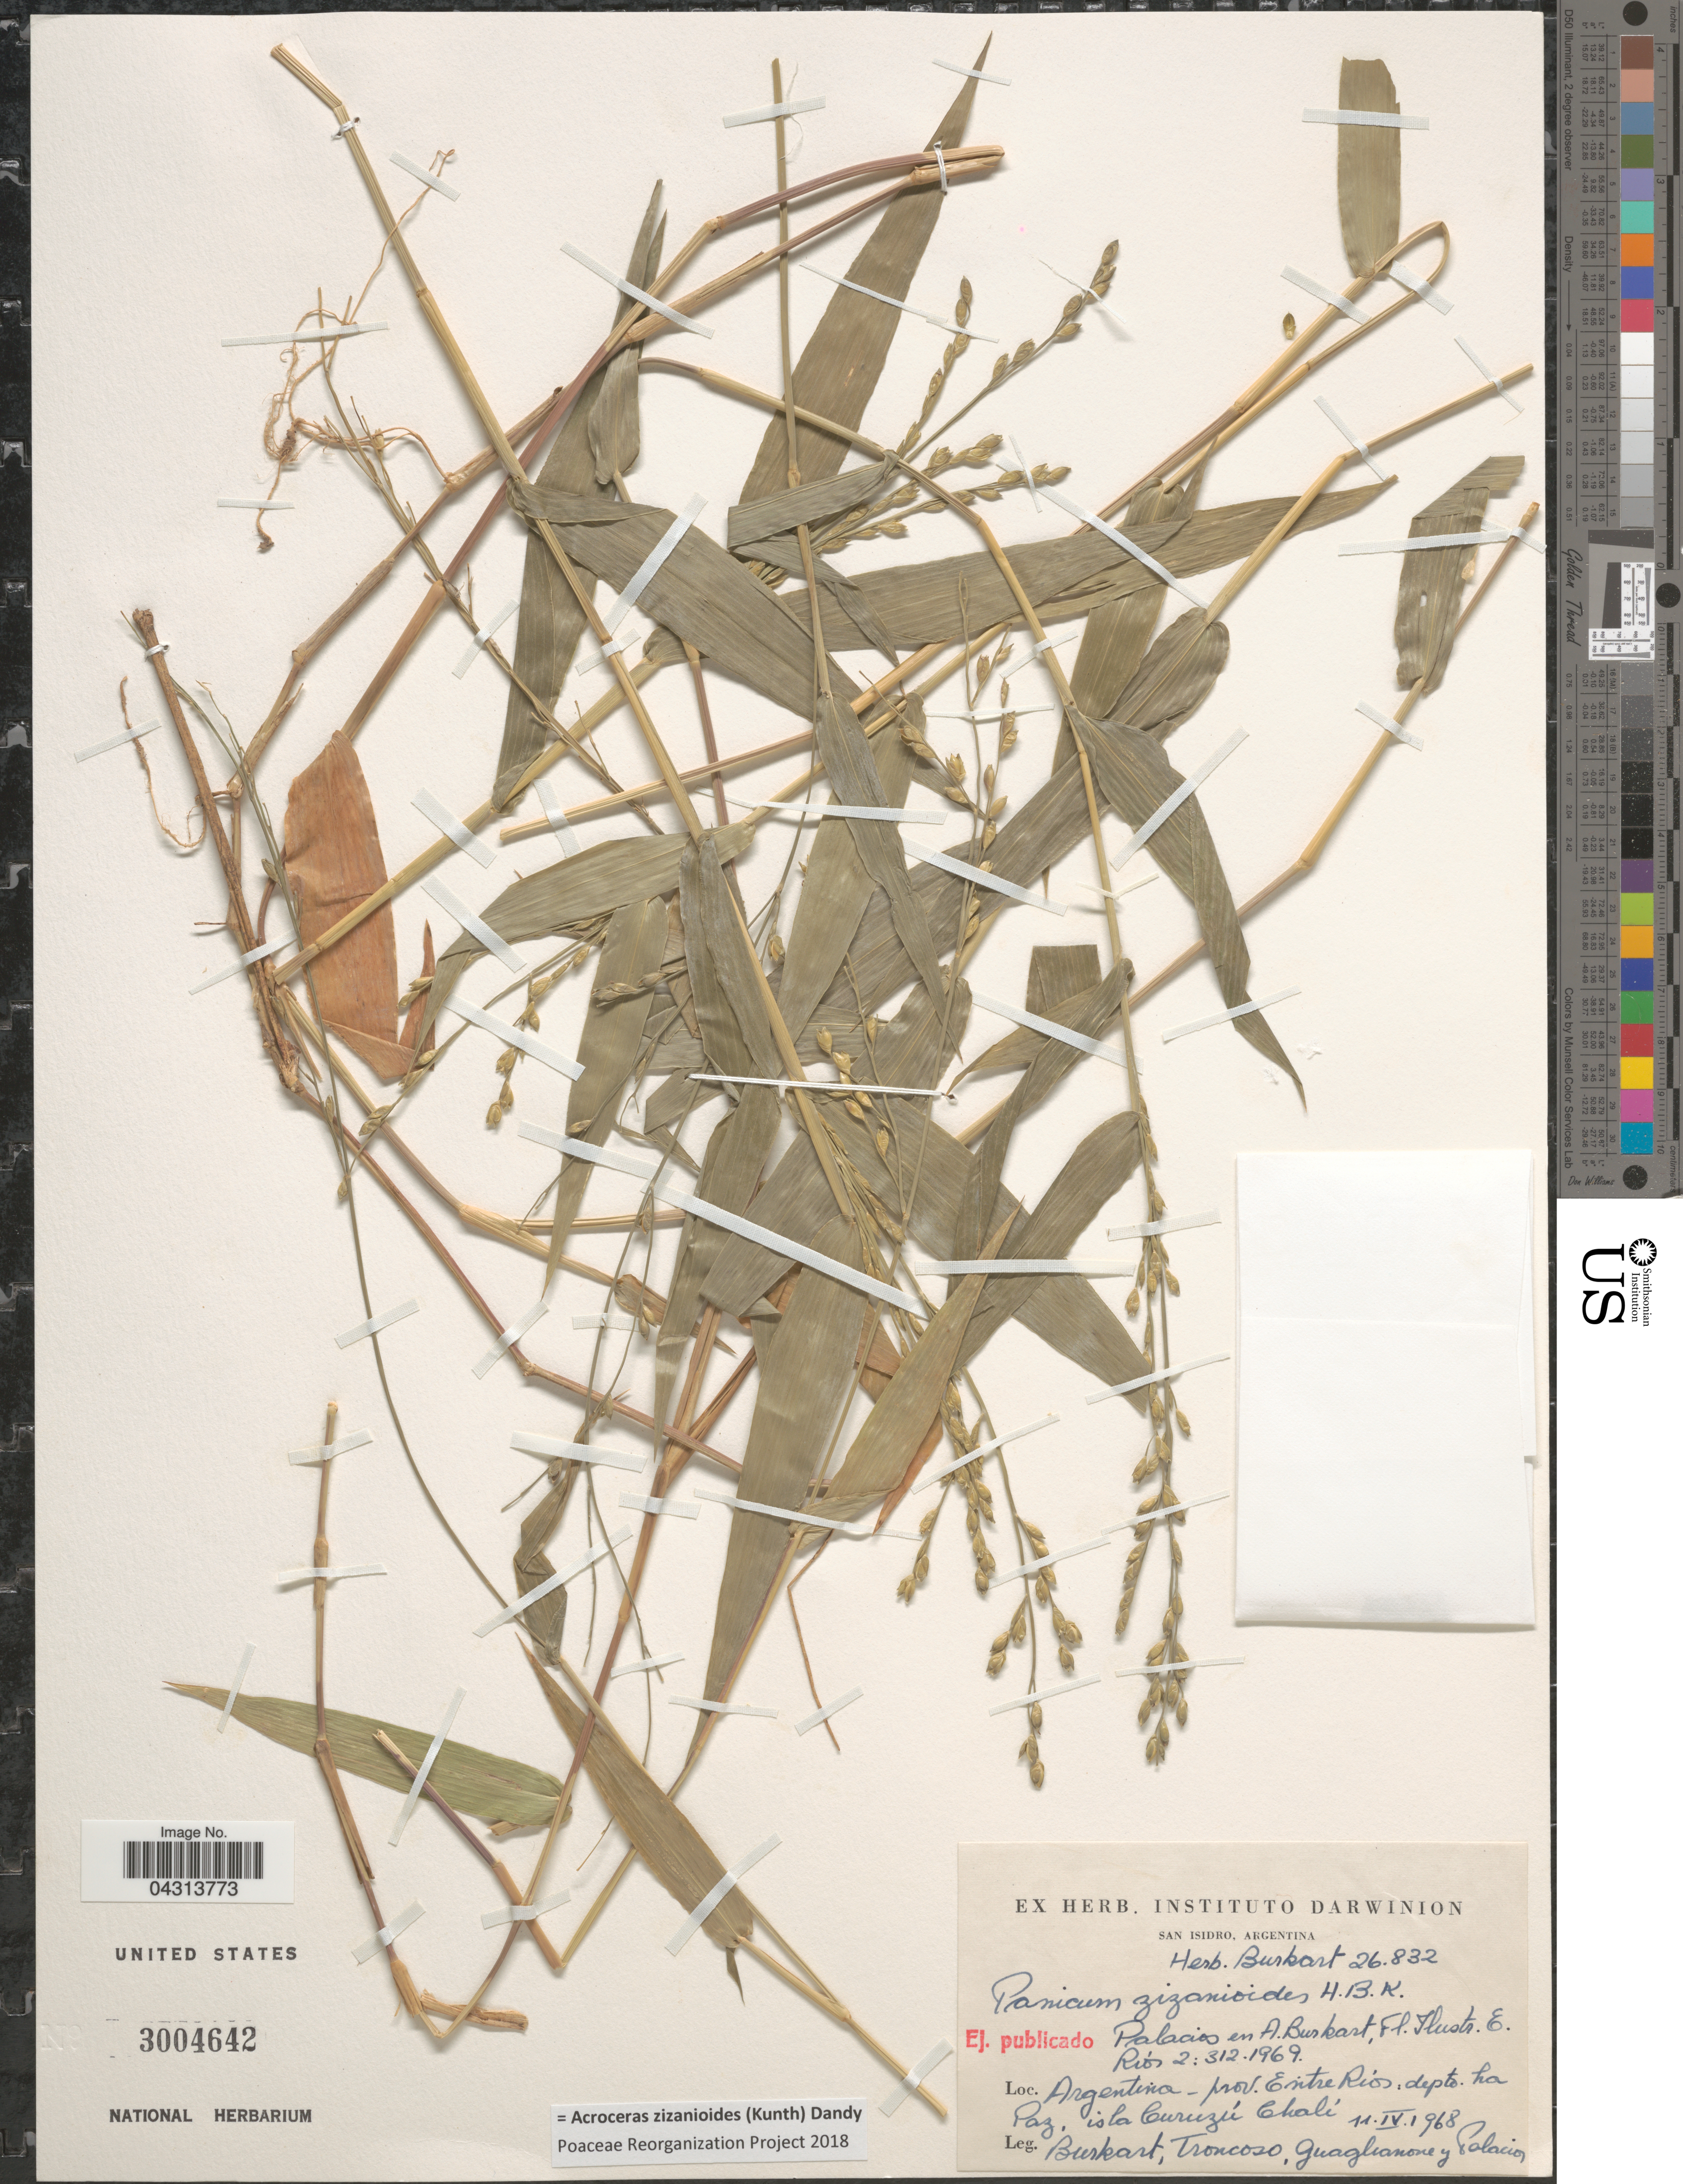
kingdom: Plantae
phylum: Tracheophyta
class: Liliopsida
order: Poales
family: Poaceae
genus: Acroceras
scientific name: Acroceras zizanioides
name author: (Kunth) Dandy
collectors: -- Burkart, Troncoso, Guaglianone & Palacios, --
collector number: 26832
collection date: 1968-04-11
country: Argentina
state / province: Entre Rios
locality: Depto. La Paz, isla Curuzú Chalí.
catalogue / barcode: US 3004642